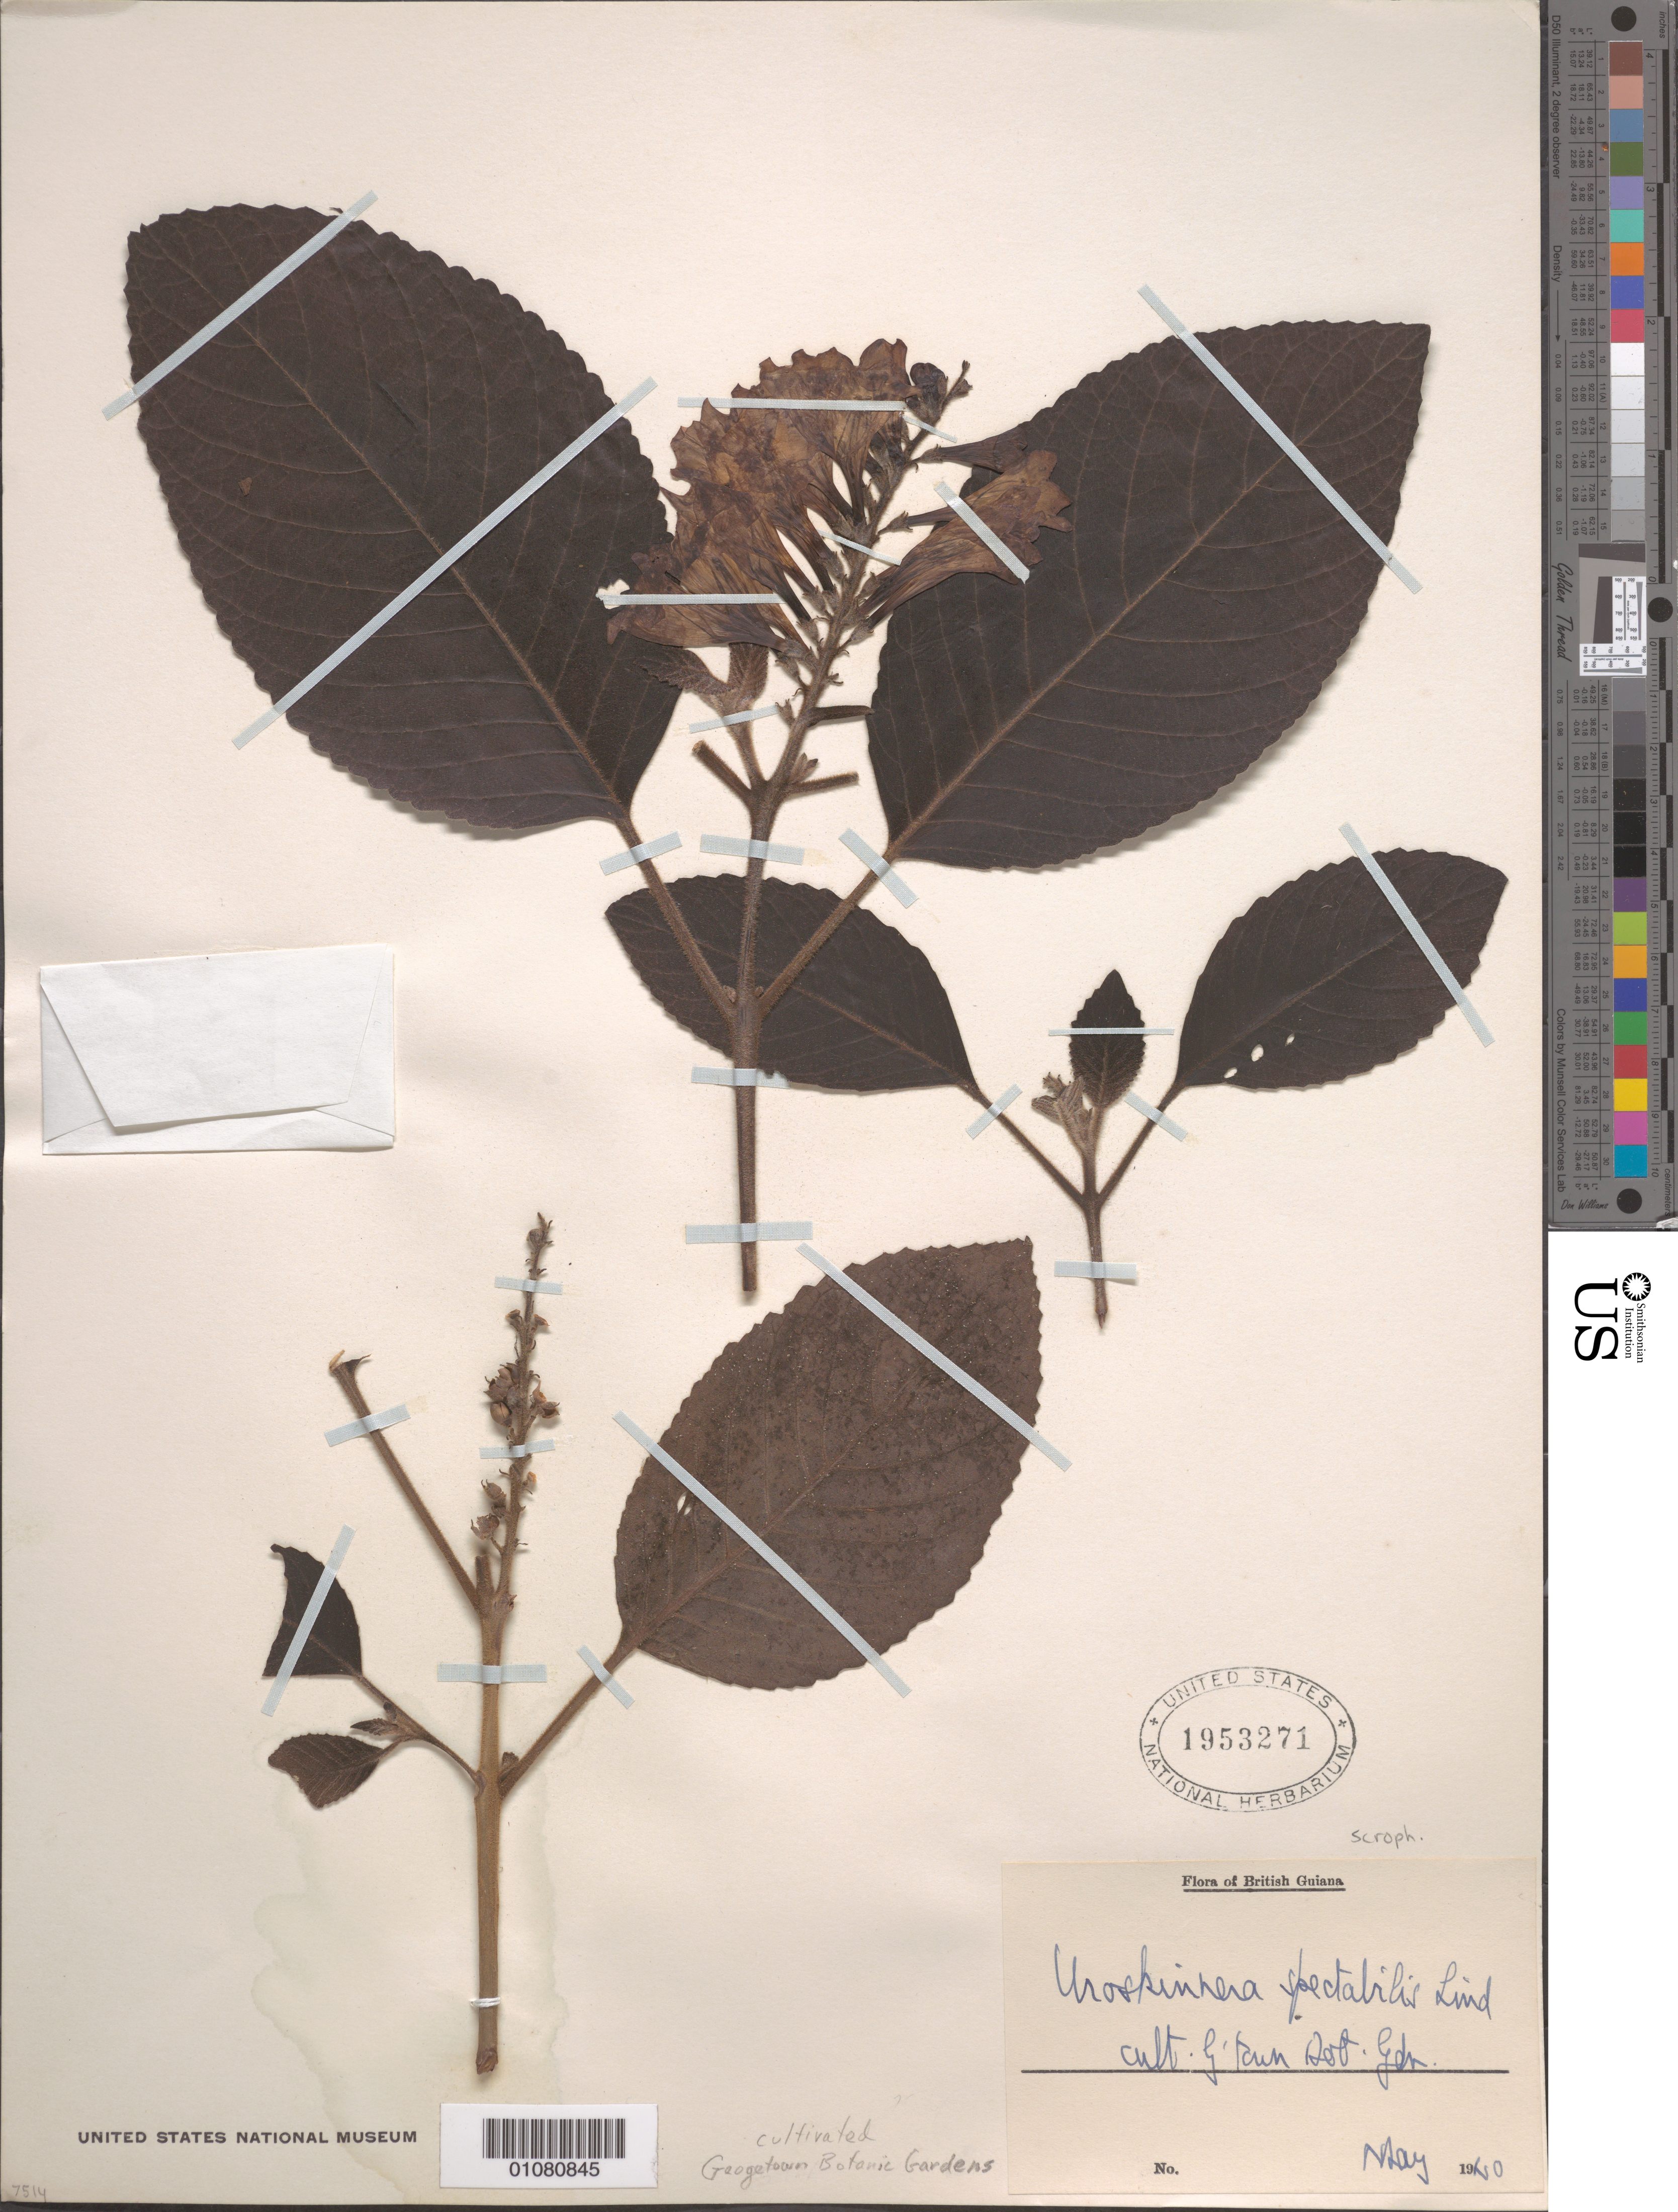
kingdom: Plantae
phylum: Tracheophyta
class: Magnoliopsida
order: Lamiales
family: Plantaginaceae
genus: Uroskinnera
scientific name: Uroskinnera spectabilis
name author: Lindl.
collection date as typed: May-40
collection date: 1940-05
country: Guyana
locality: Georgetown Botanic Garden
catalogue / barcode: US 1953271